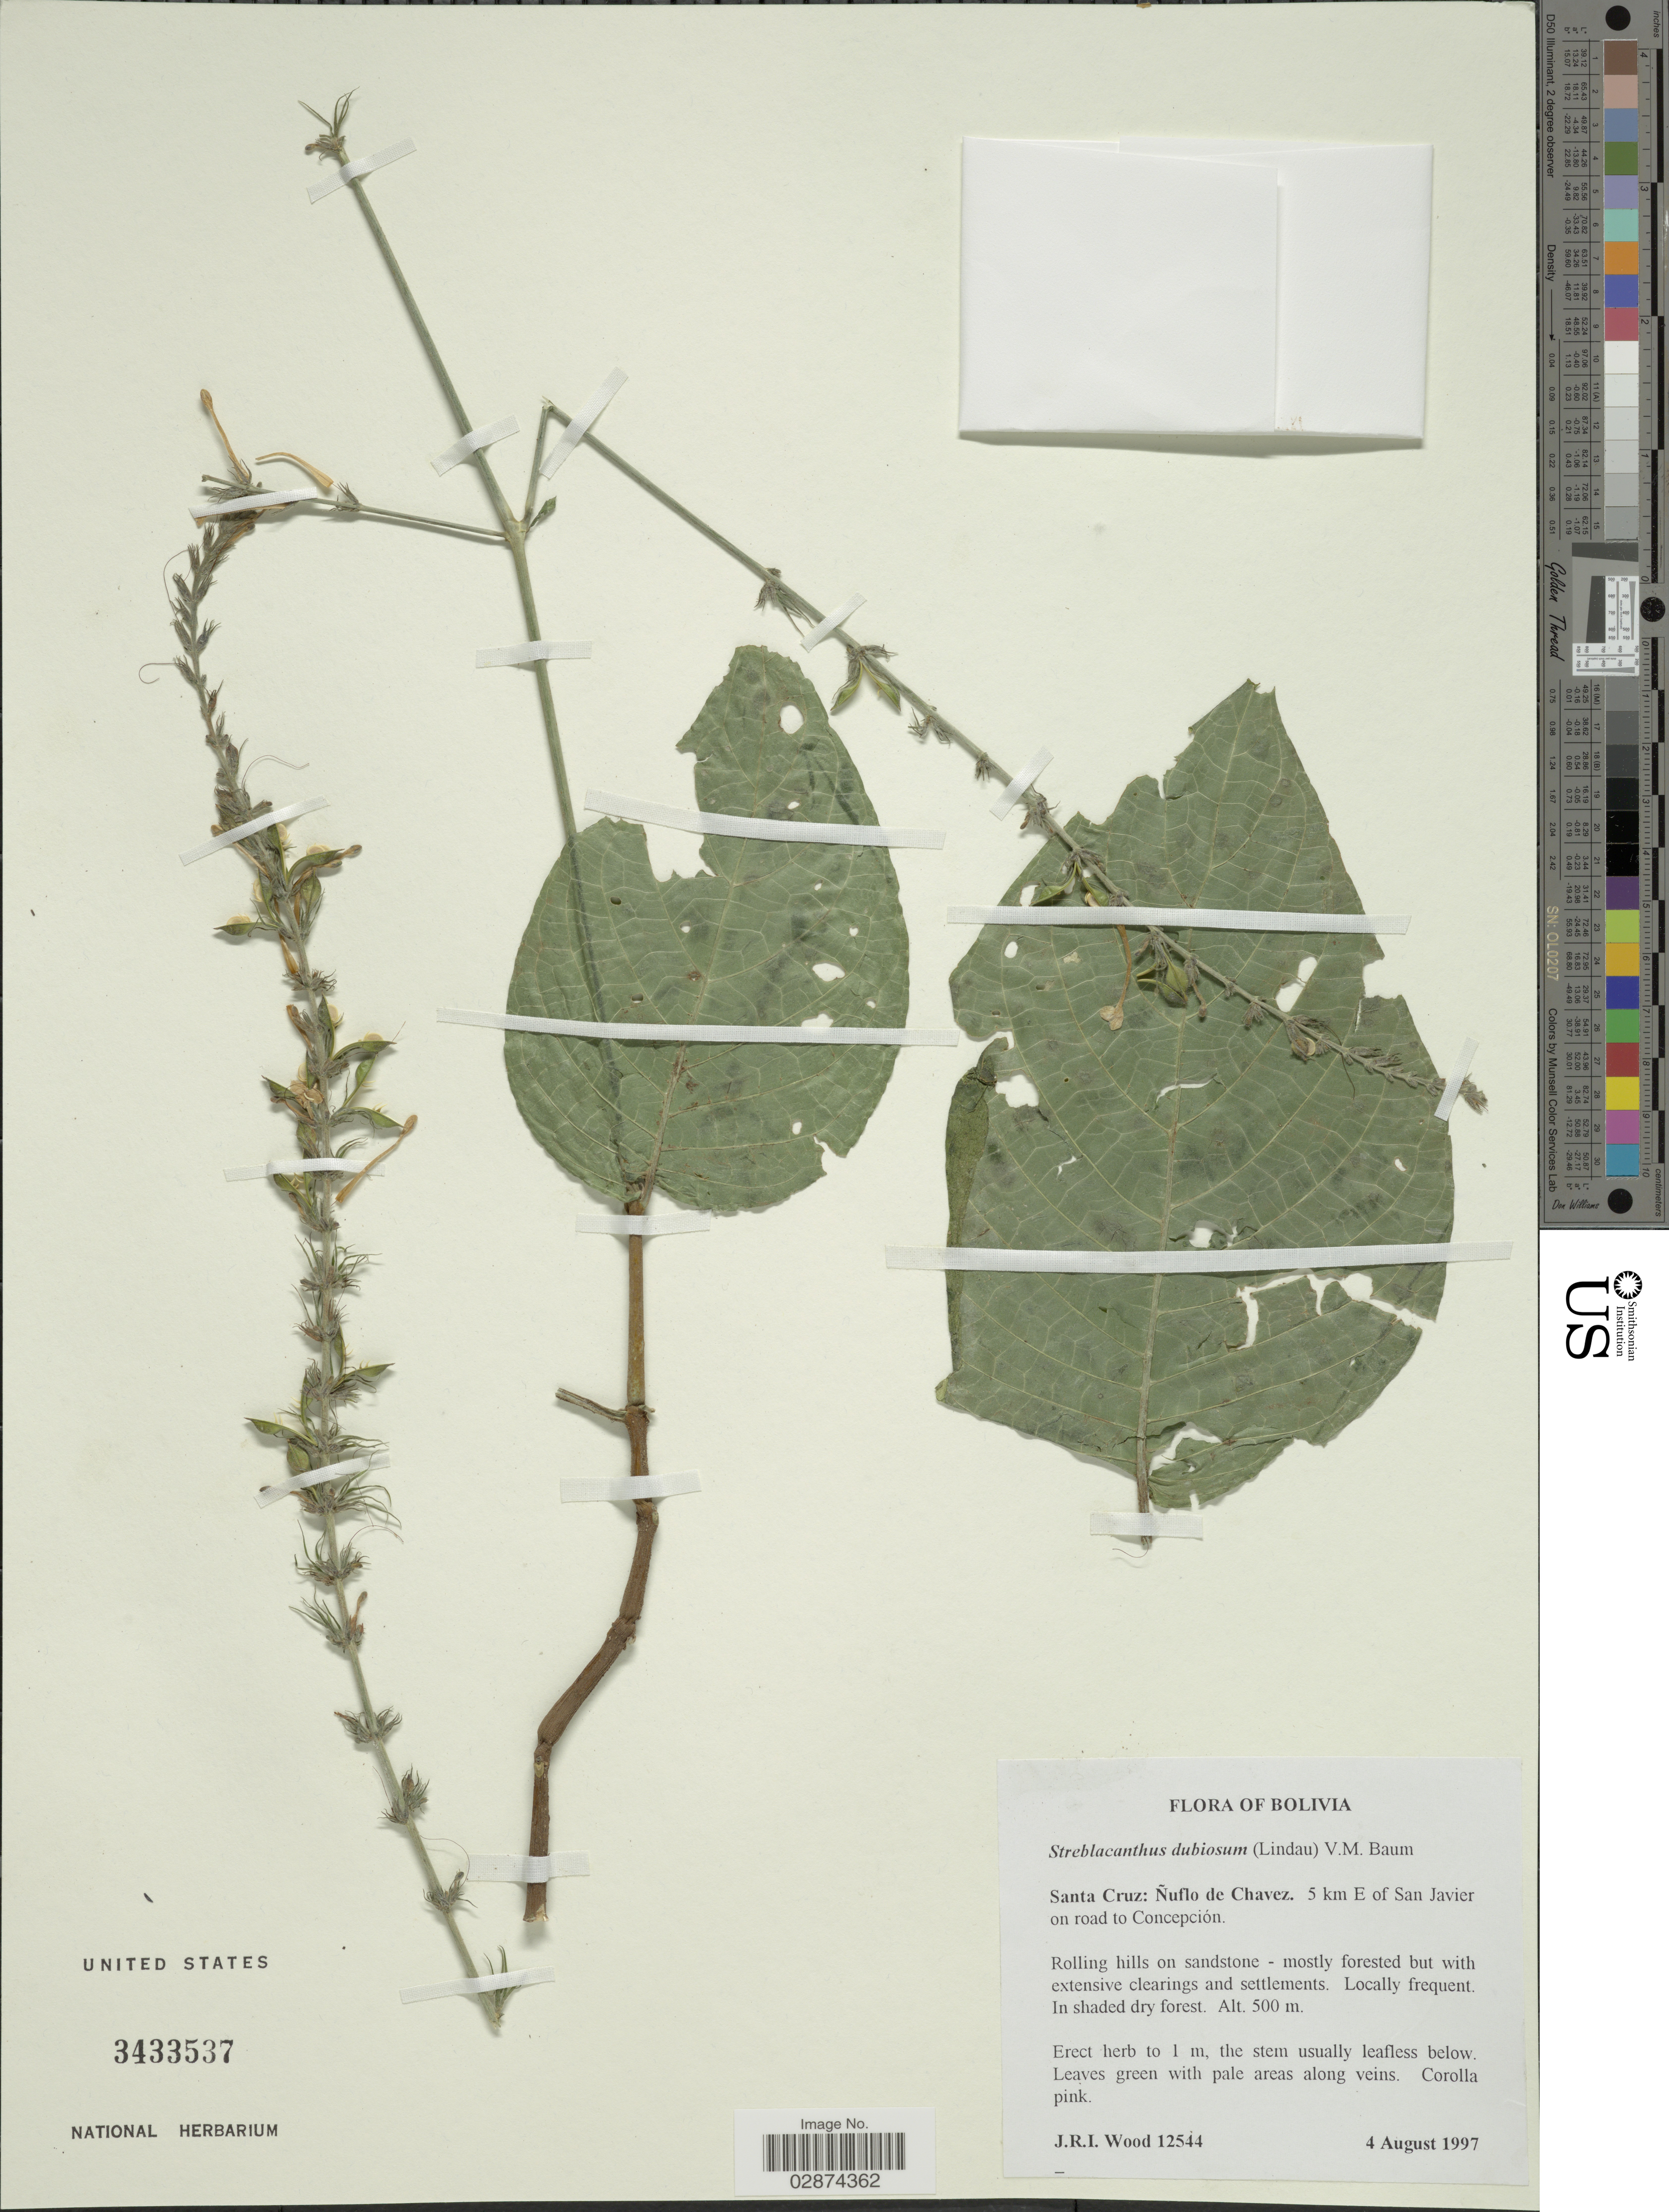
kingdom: Plantae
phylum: Tracheophyta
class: Magnoliopsida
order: Lamiales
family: Acanthaceae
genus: Streblacanthus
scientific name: Streblacanthus dubiosus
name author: (Lindau) V.M. Baum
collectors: J. R. I. Wood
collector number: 12544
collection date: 1997-08-04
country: Bolivia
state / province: Santa Cruz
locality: Ñuflo de Chavez. 5 km E of San Javier on road to Concepción.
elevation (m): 500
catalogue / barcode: US 3433537